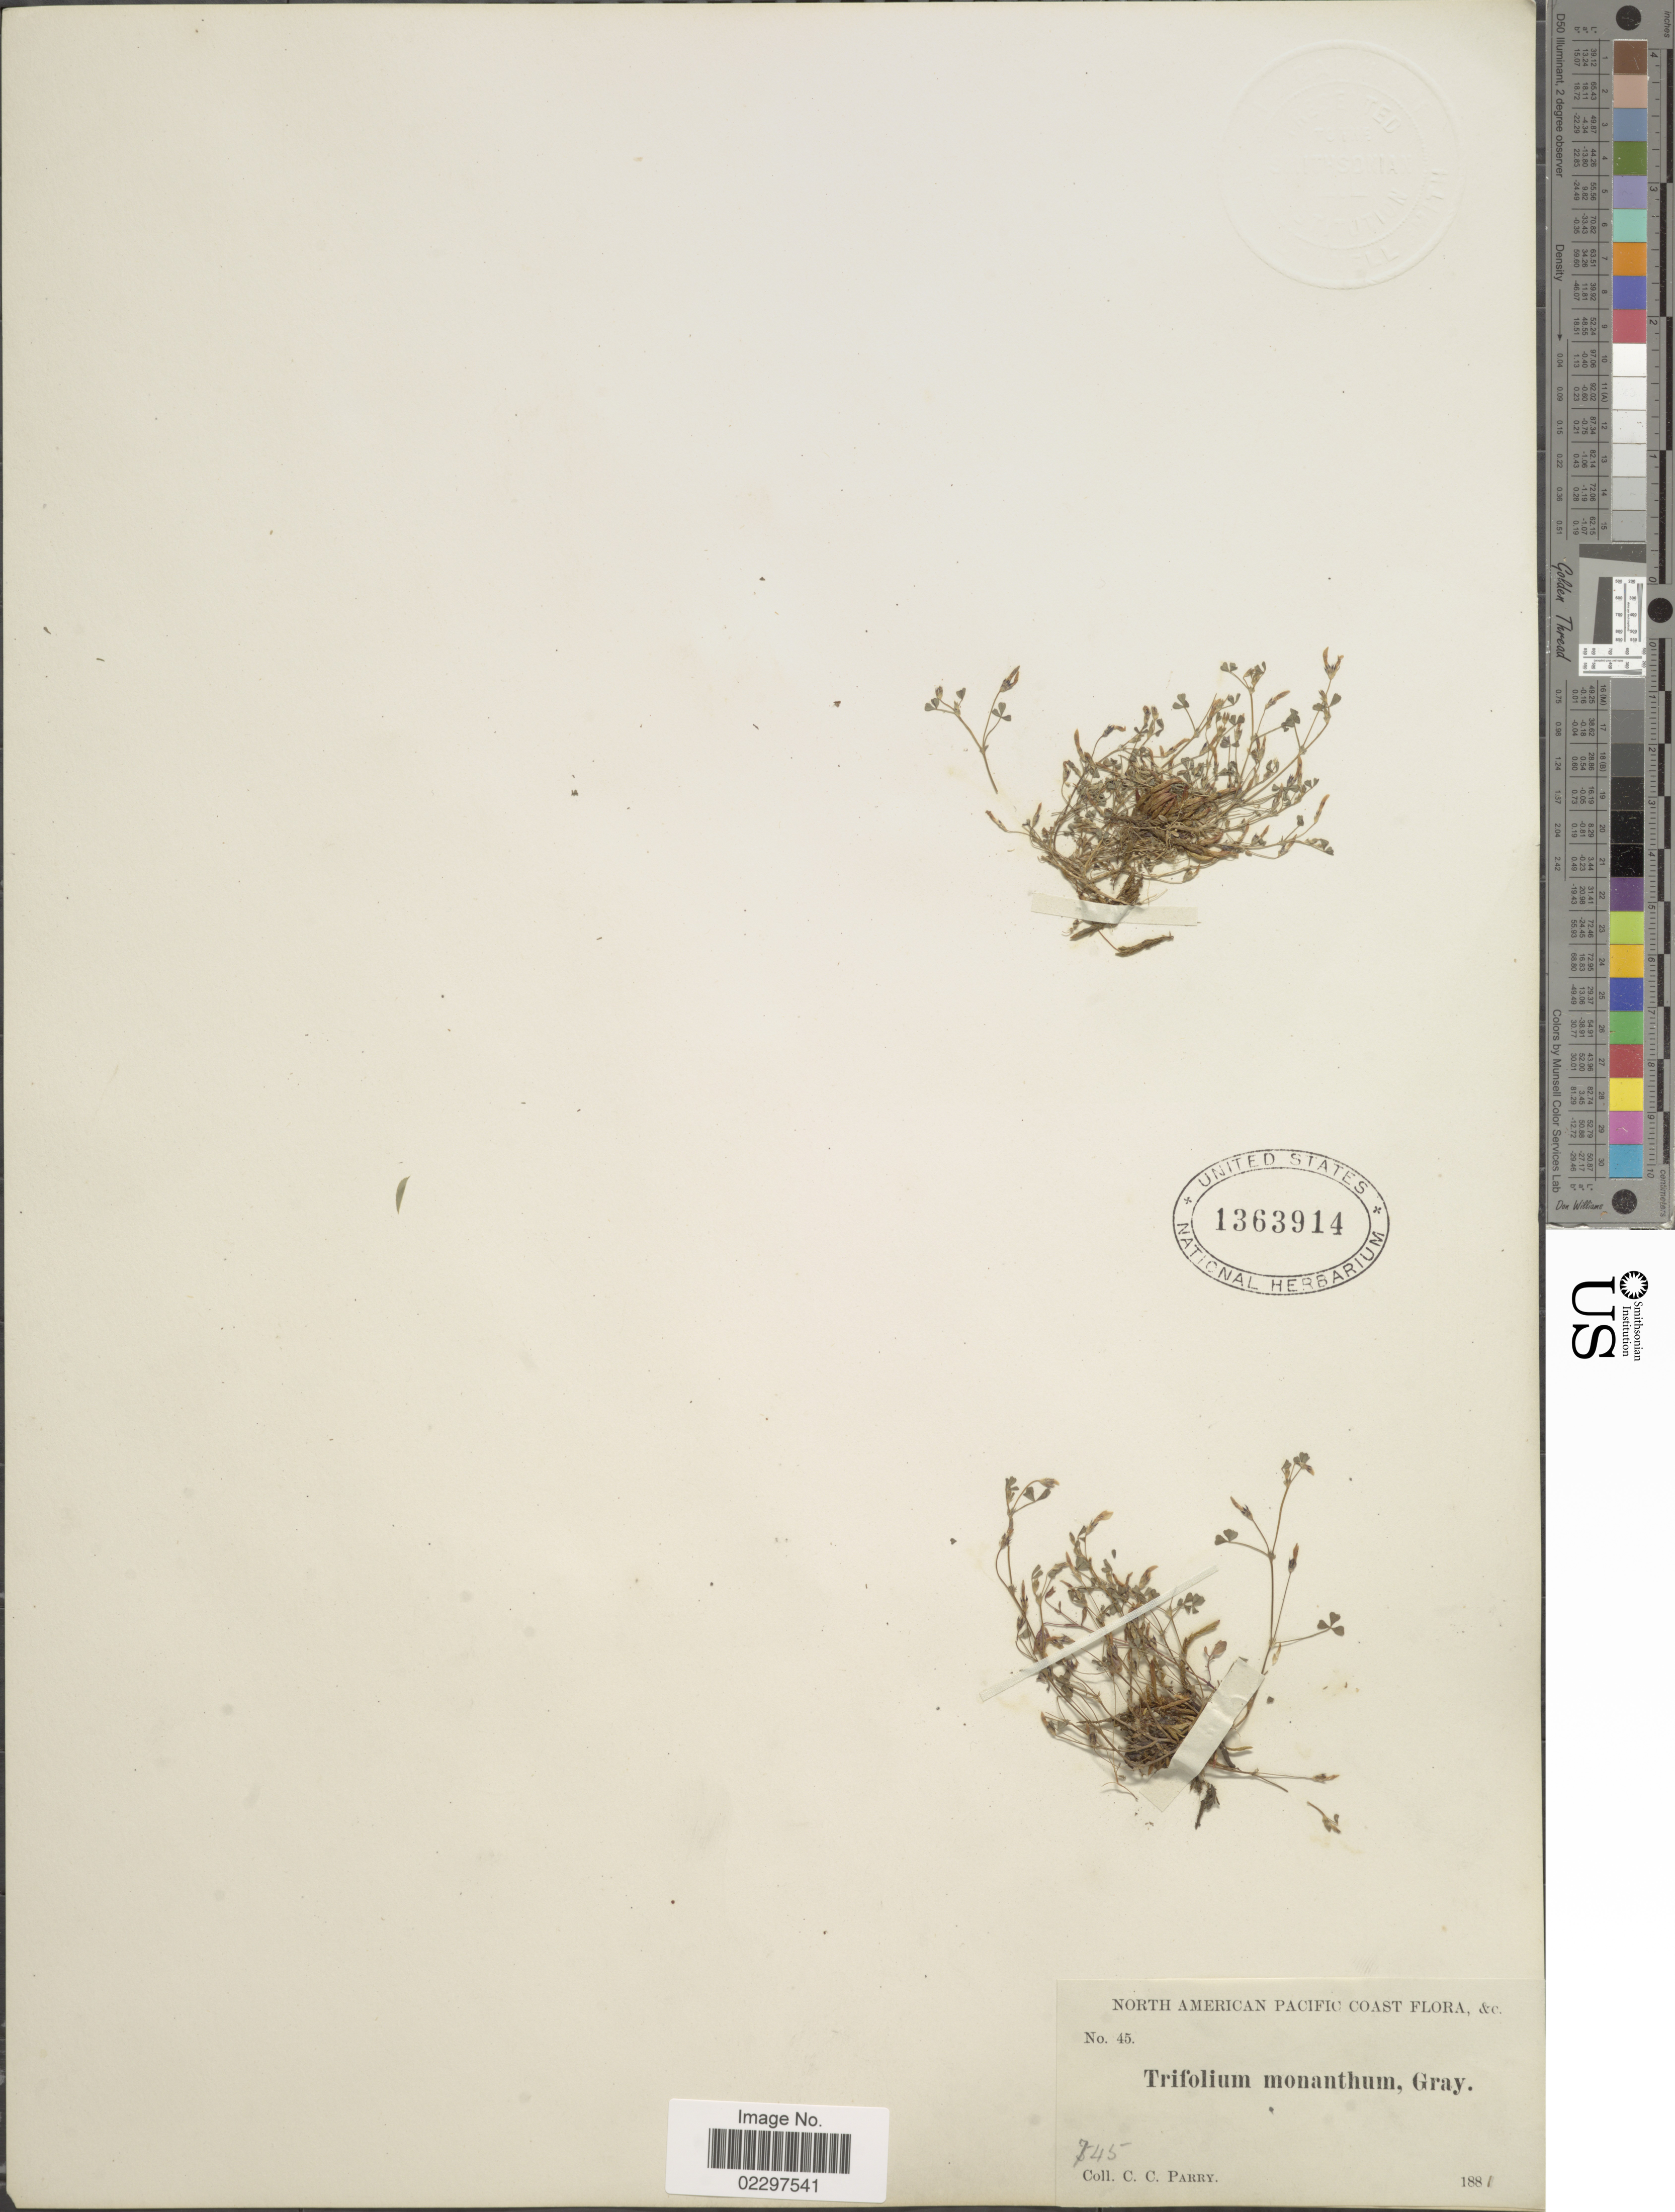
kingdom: Plantae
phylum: Tracheophyta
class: Magnoliopsida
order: Fabales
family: Fabaceae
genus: Trifolium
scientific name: Trifolium monanthum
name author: A. Gray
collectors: C. C. Parry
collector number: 45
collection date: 1881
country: United States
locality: Pacific Coast flora, &c.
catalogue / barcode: US 1363914